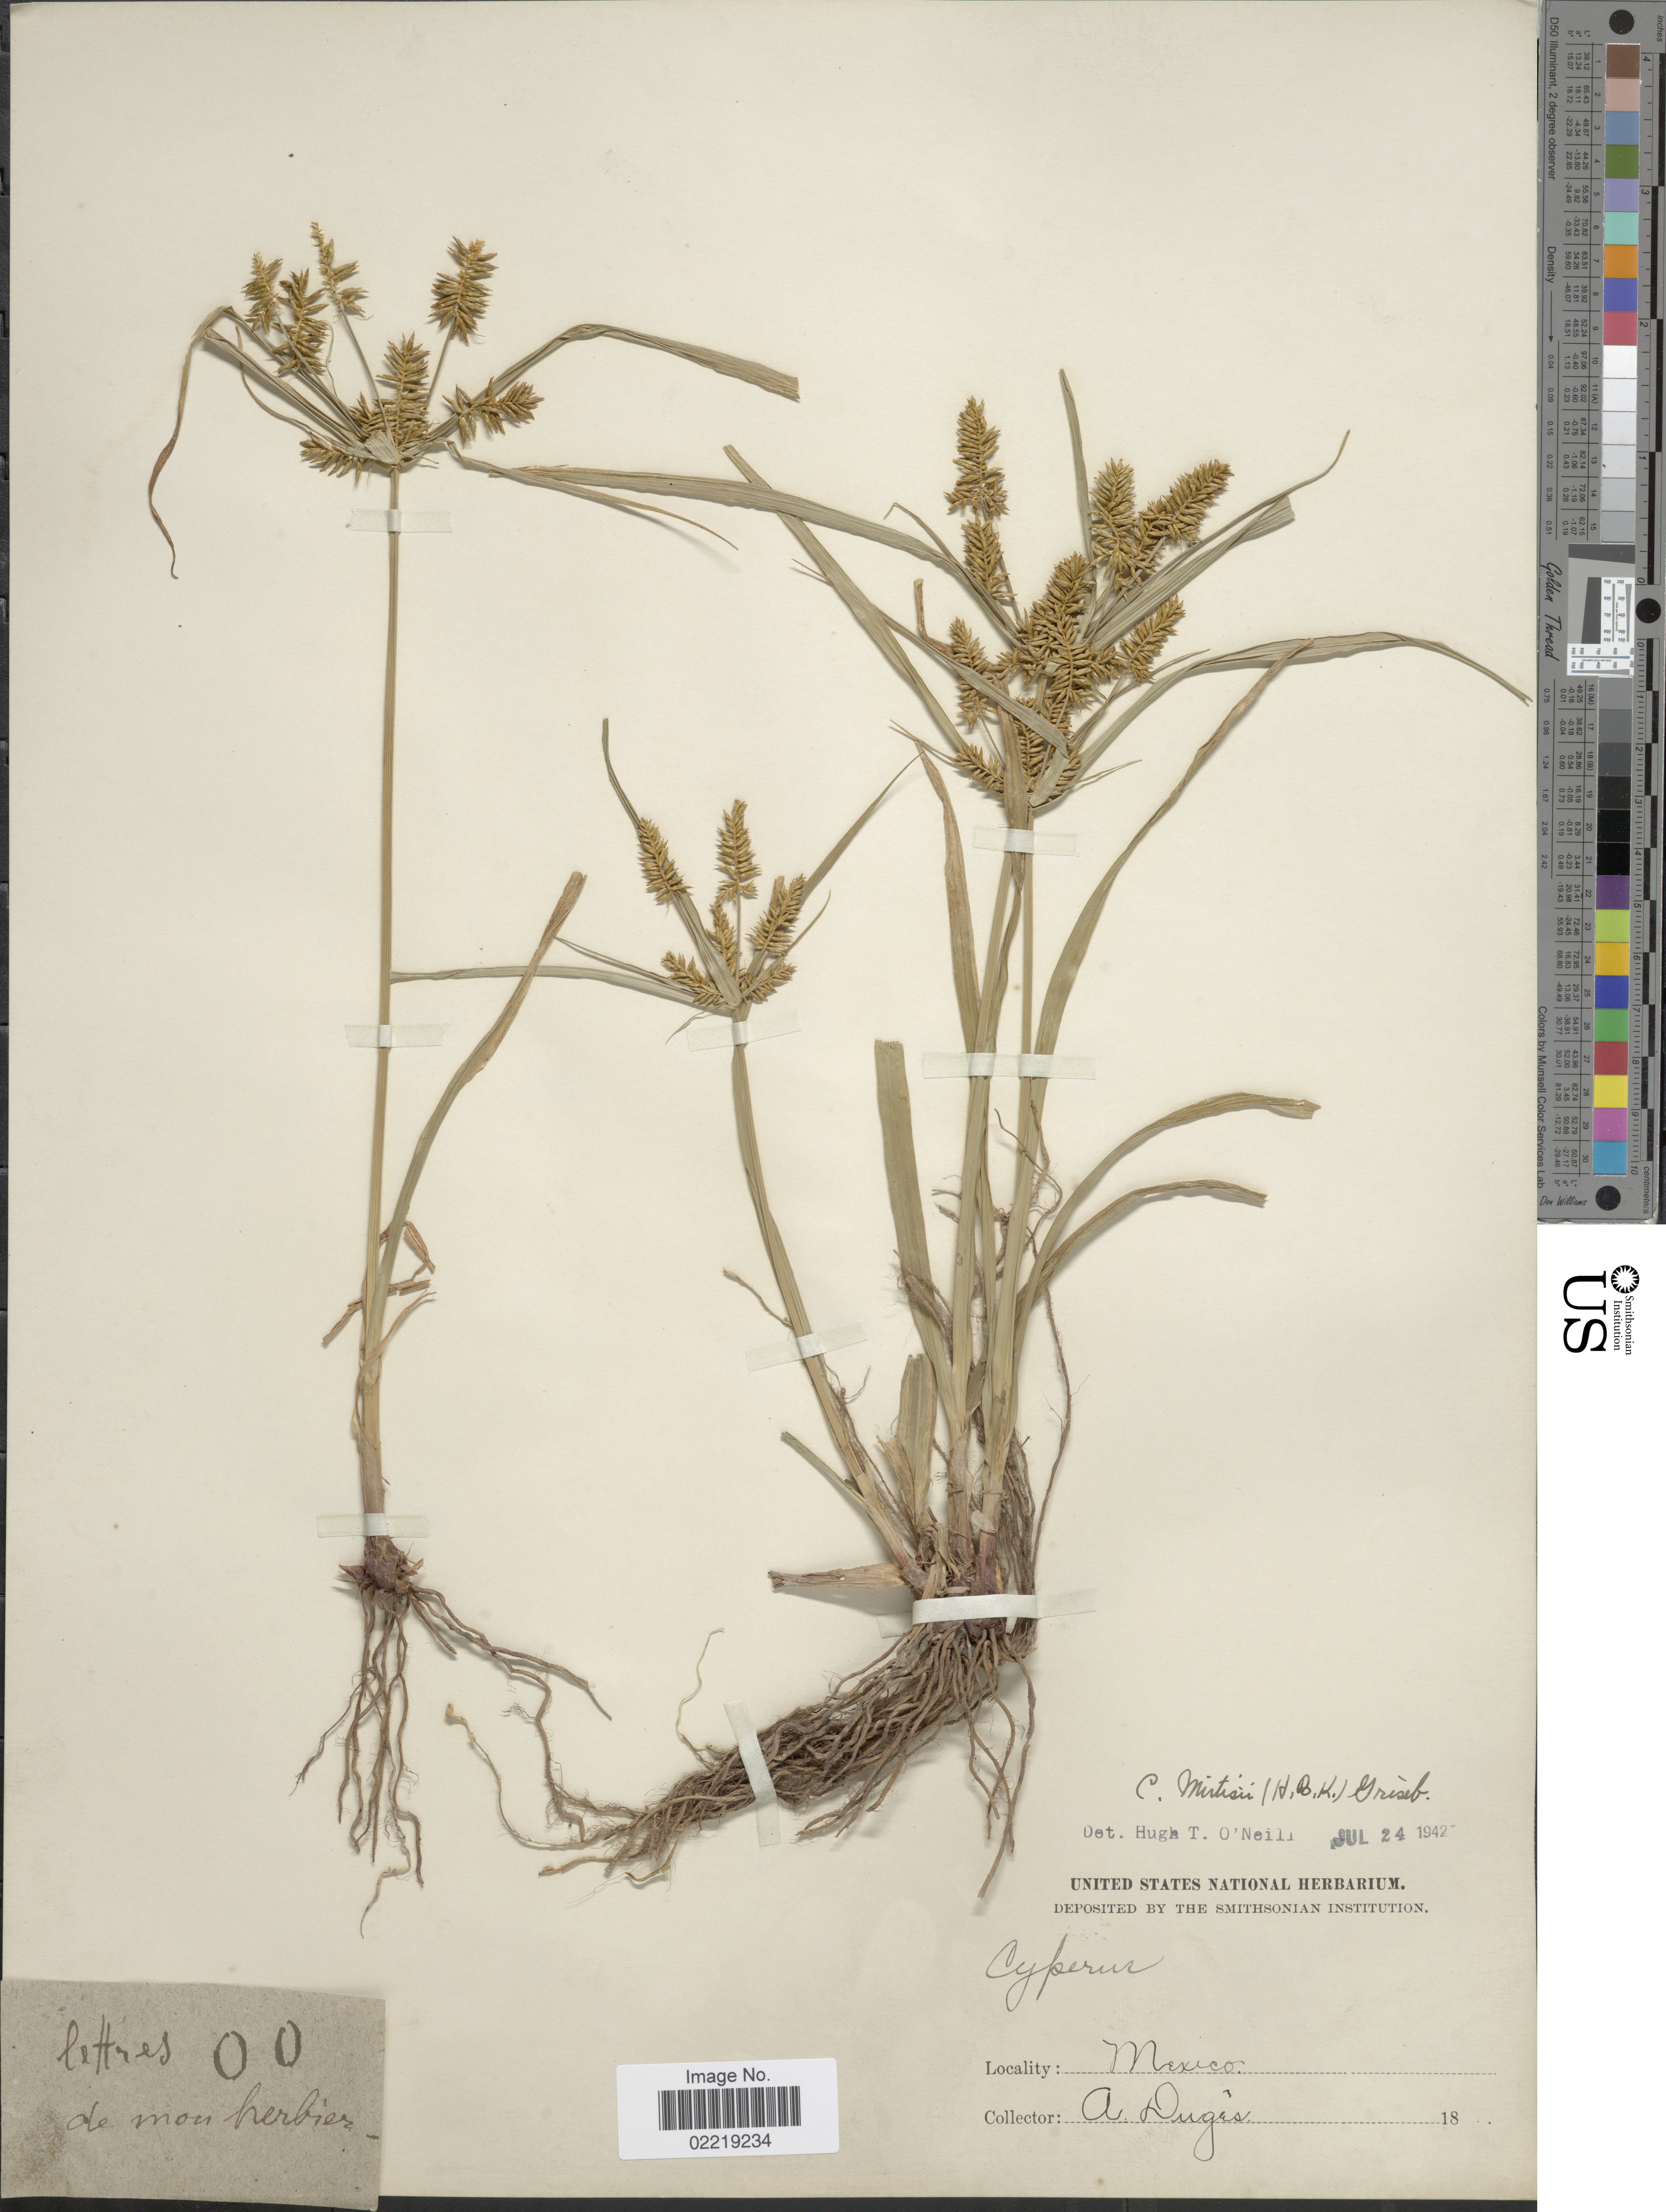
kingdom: Plantae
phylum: Tracheophyta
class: Liliopsida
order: Poales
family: Cyperaceae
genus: Cyperus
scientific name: Cyperus mutisii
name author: (Kunth) Andersson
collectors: A. Duges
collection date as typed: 18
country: Mexico